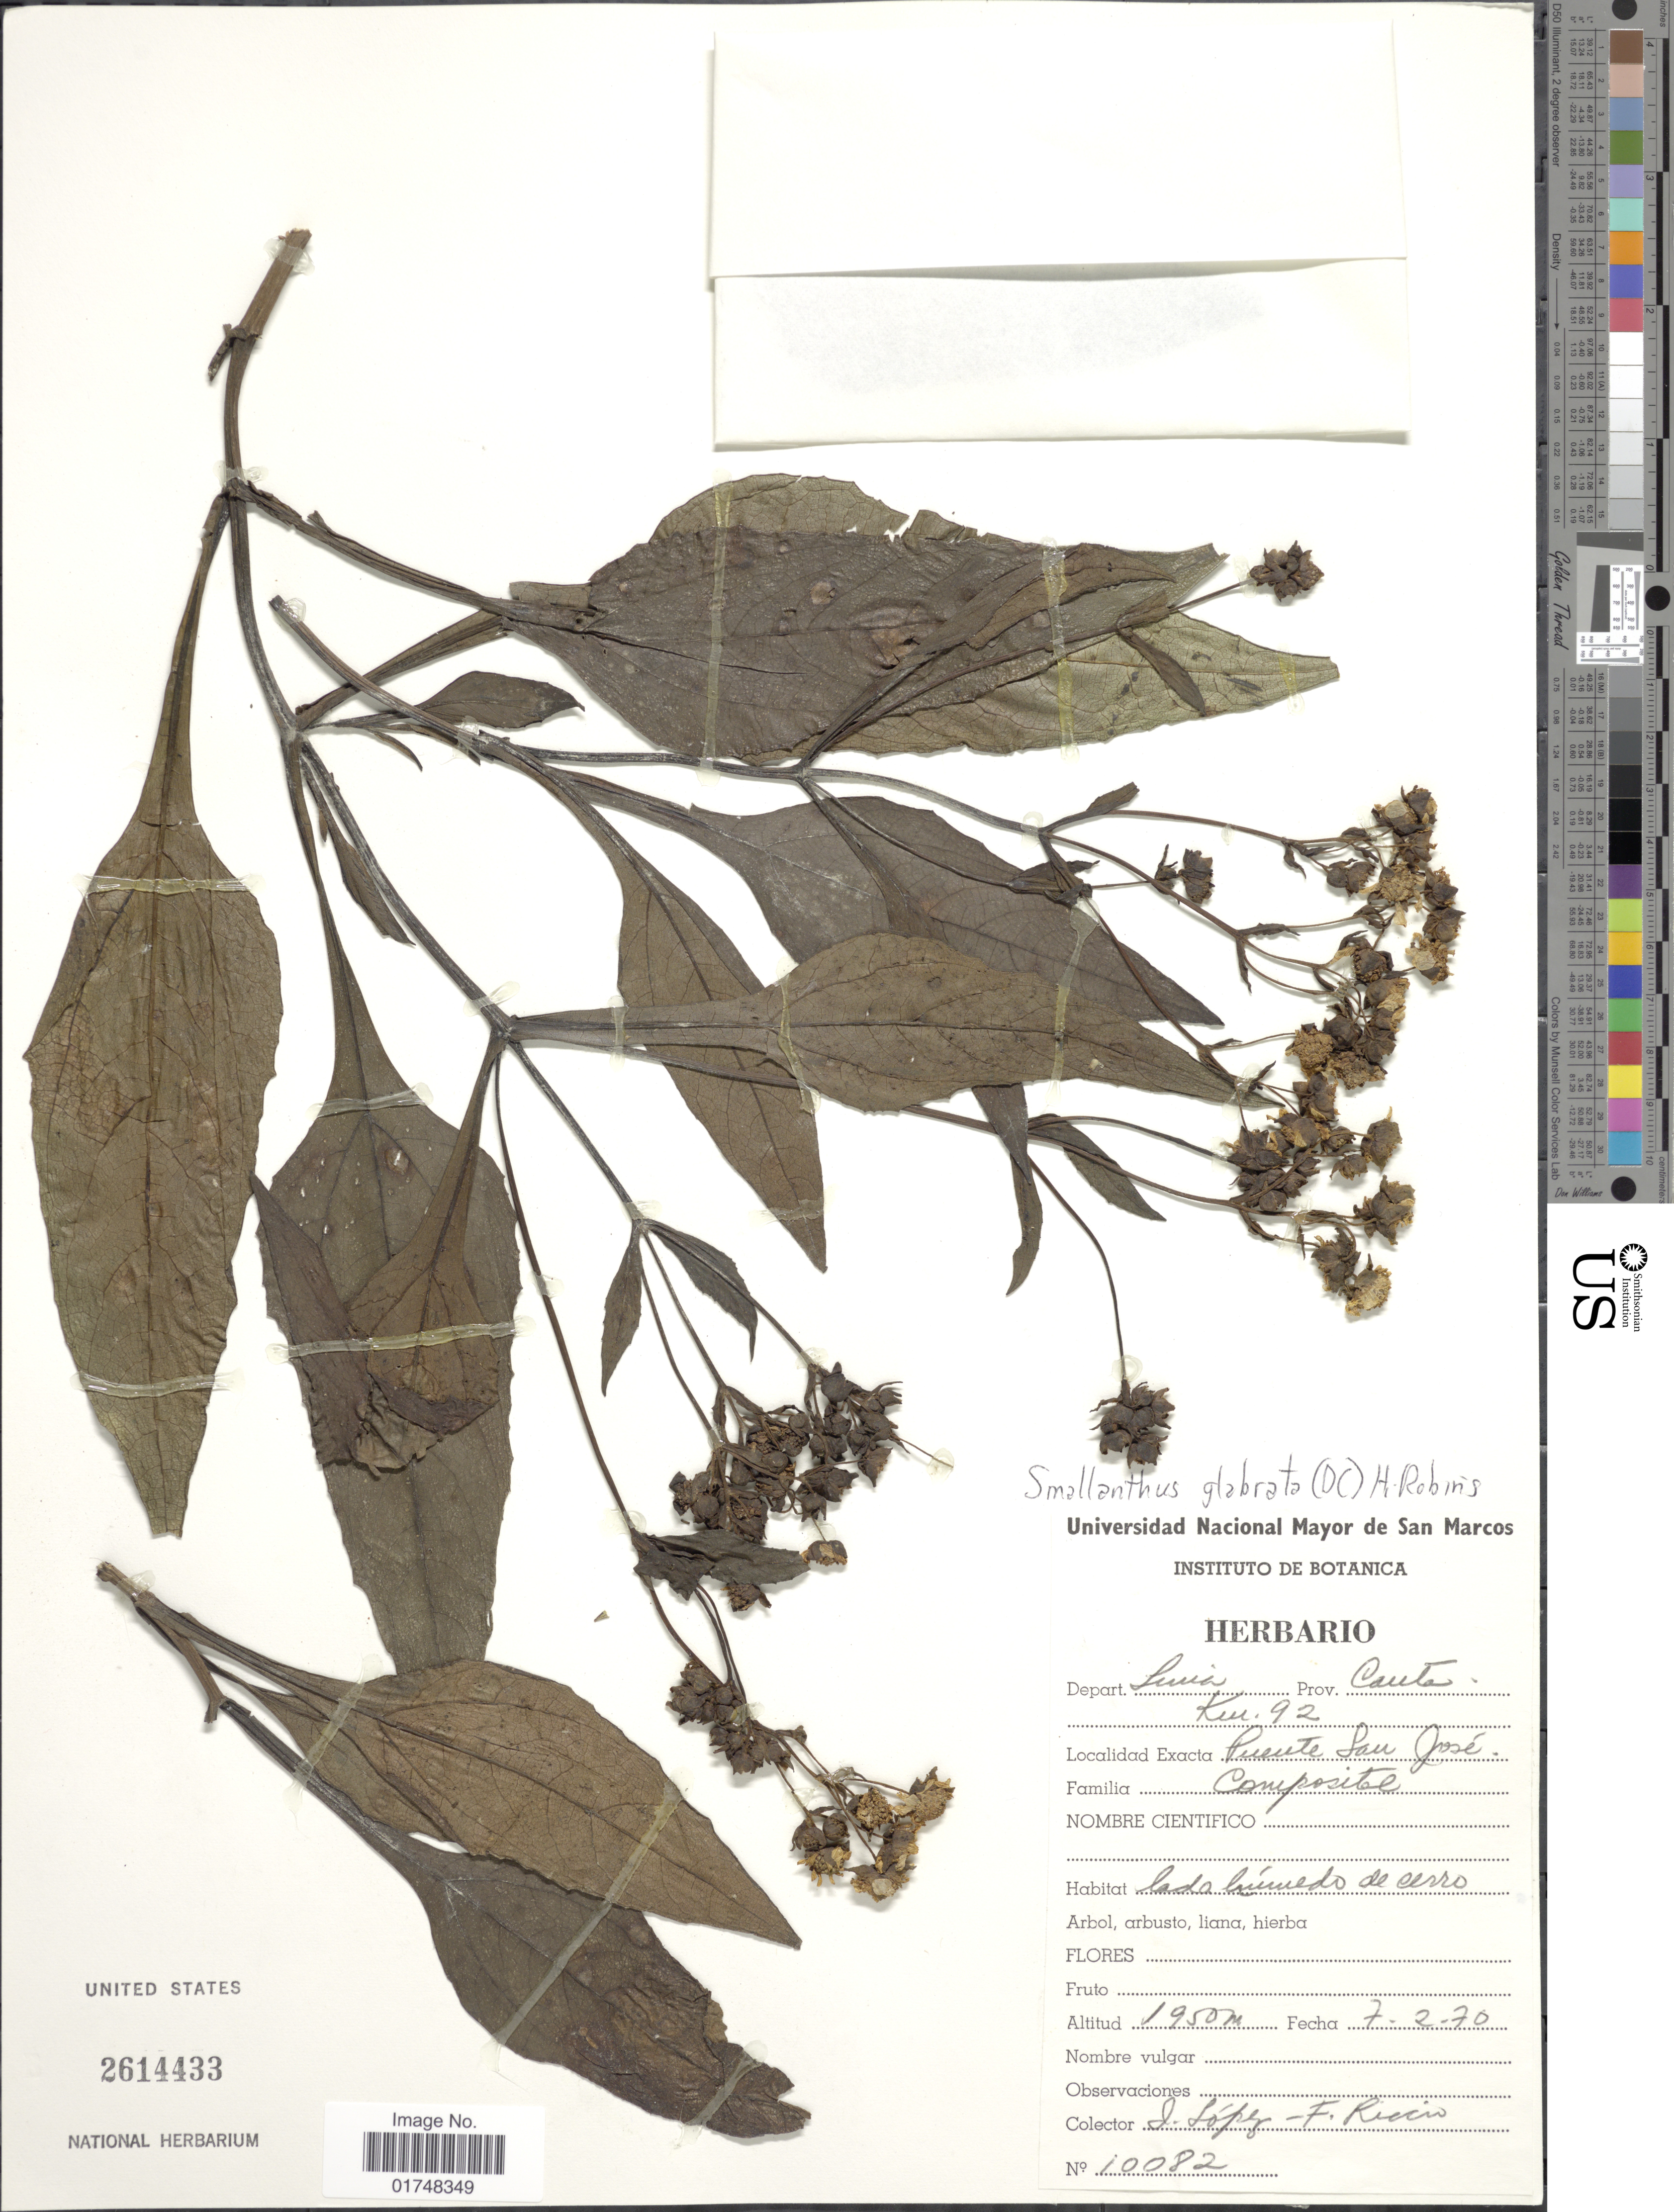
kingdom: Plantae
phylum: Tracheophyta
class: Magnoliopsida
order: Asterales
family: Asteraceae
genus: Smallanthus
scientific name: Smallanthus glabratus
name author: (DC.) H. Rob.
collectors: J. Lopez & F. Riccio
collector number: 1082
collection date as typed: Transcribed d/m/y: 7/2/70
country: Peru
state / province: Lima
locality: Prov. Canta, Km 92, Puente San Jose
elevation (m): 1950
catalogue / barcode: US 2614433